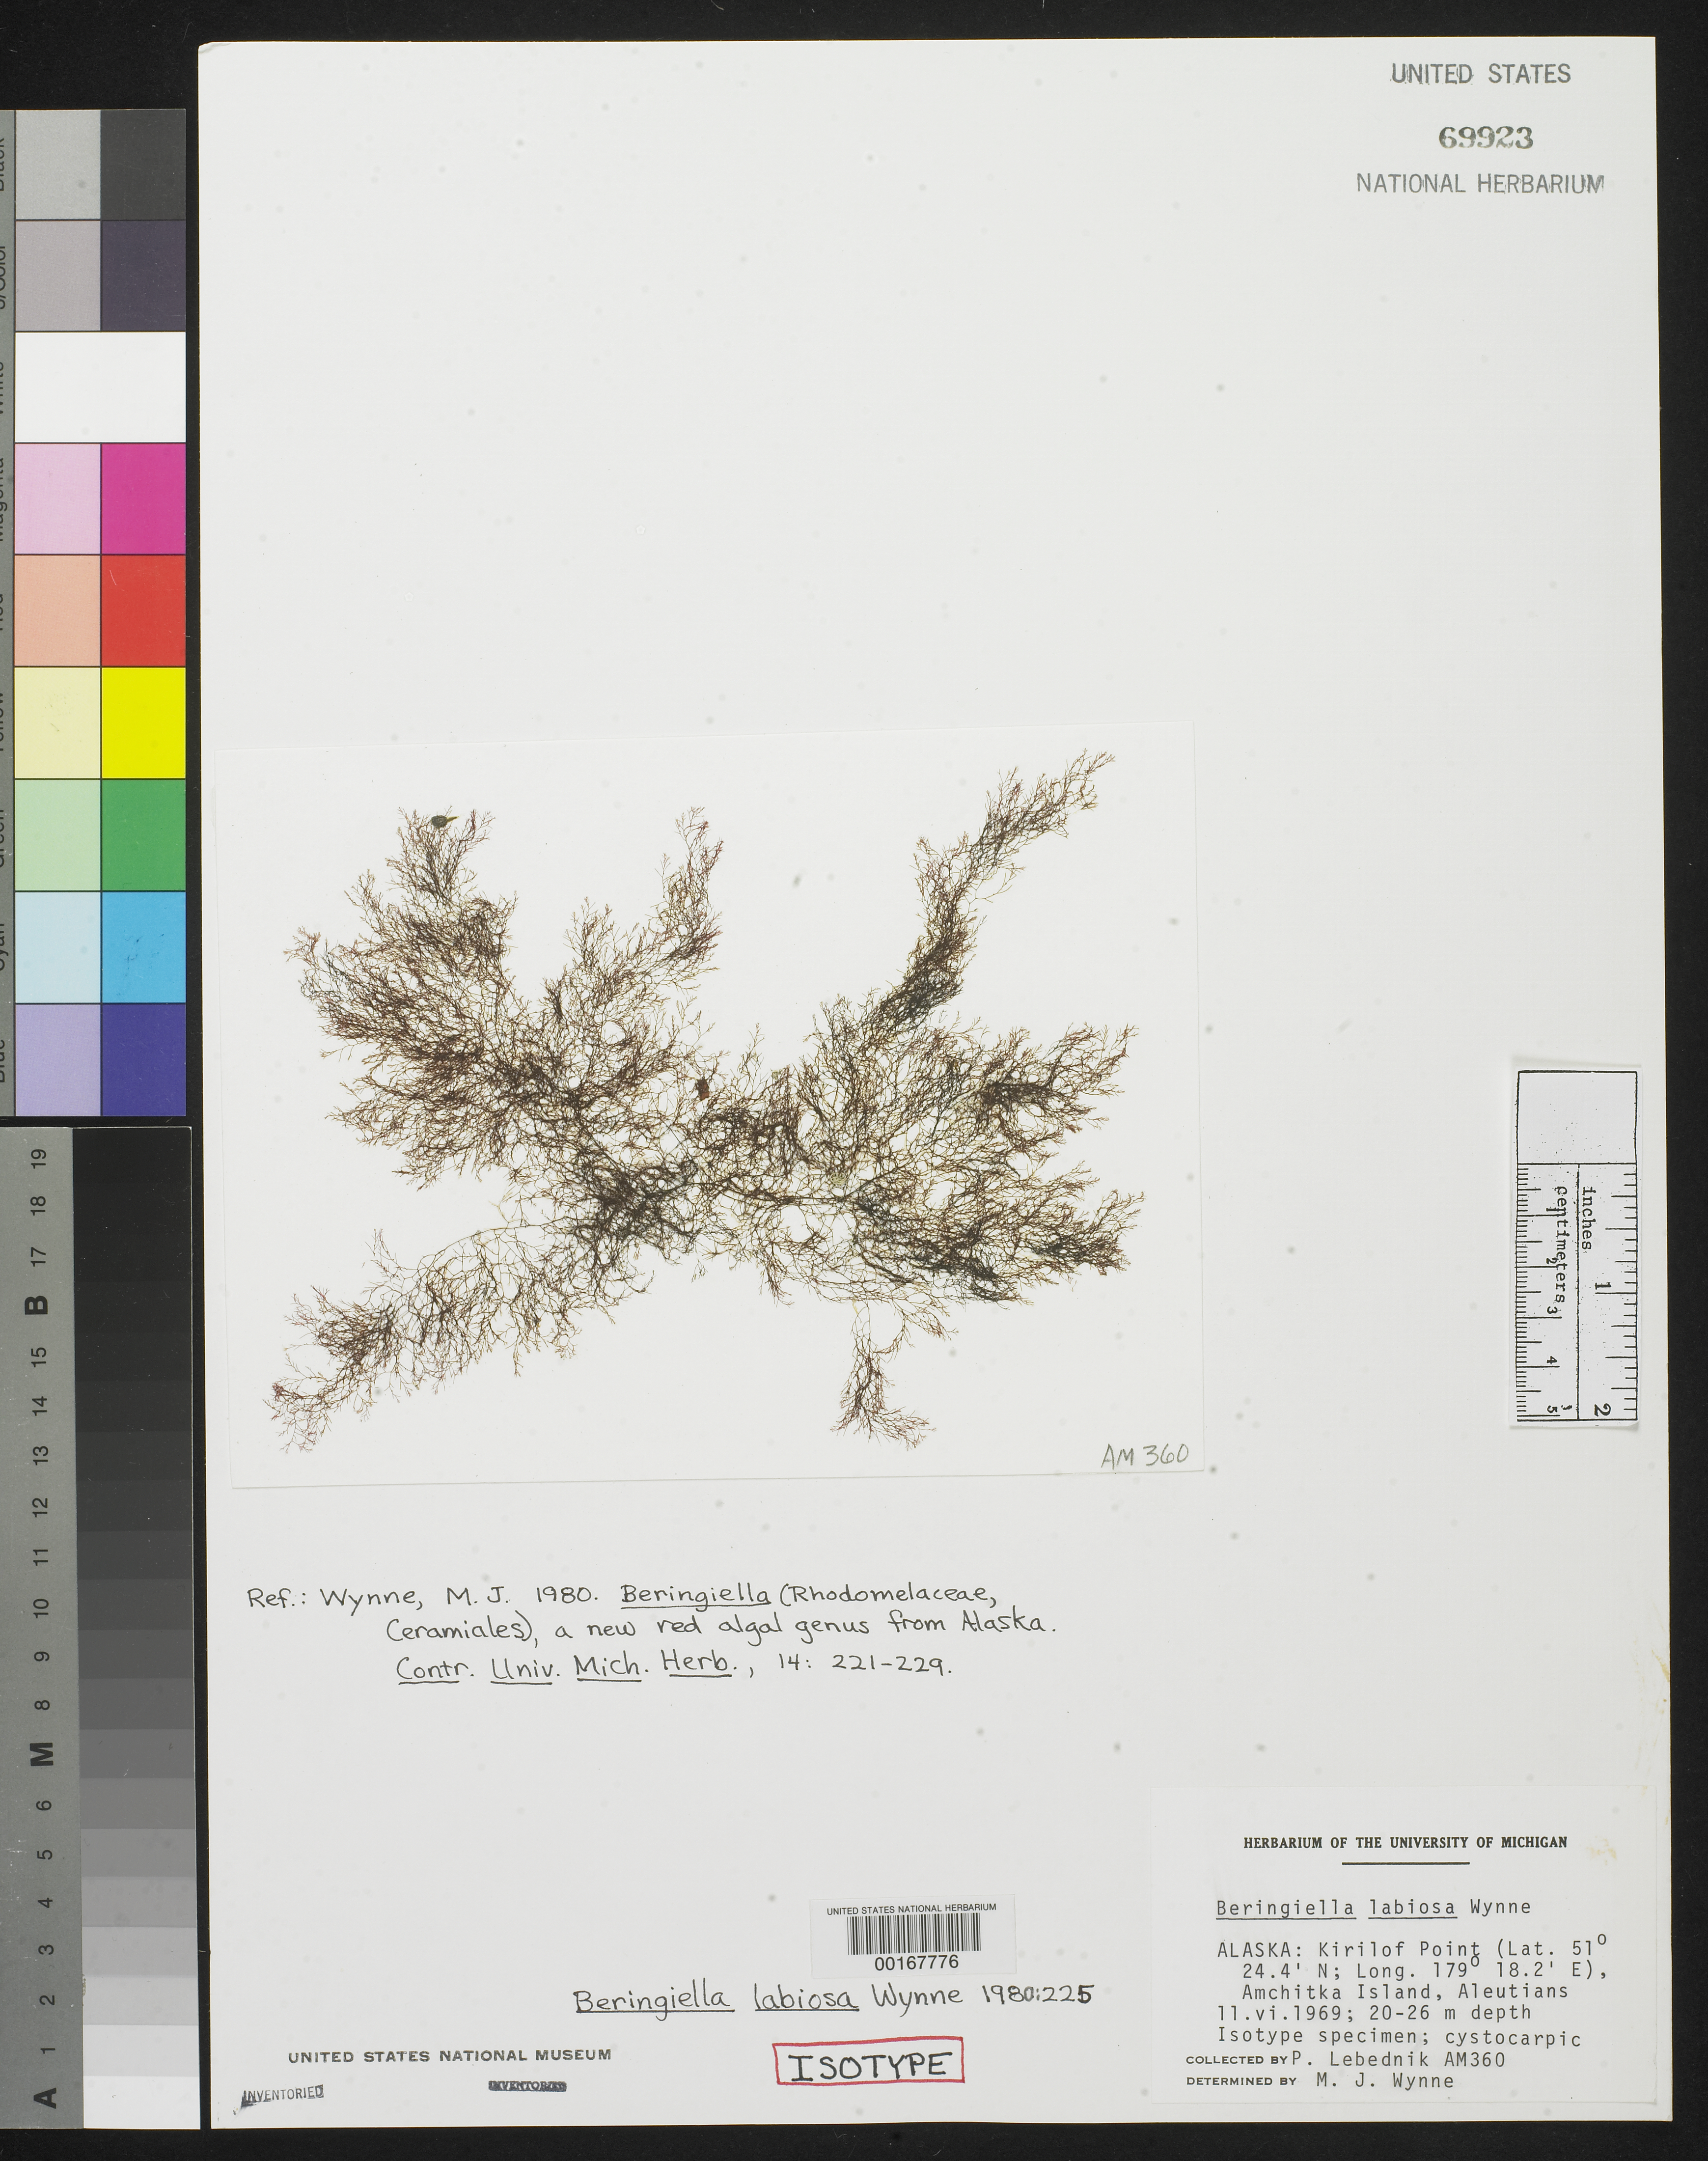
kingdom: Plantae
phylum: Rhodophyta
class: Florideophyceae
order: Ceramiales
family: Rhodomelaceae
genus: Beringiella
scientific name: Beringiella labiosa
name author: M.J. Wynne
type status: Isotype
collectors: P. Lebednik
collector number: AM360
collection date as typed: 11 Jun 1969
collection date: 1969-06-11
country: United States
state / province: Alaska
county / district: Aleutian Islands Division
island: Amchitka Island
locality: Kirilof Point.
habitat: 20-26 meter depth.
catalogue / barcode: US 69923